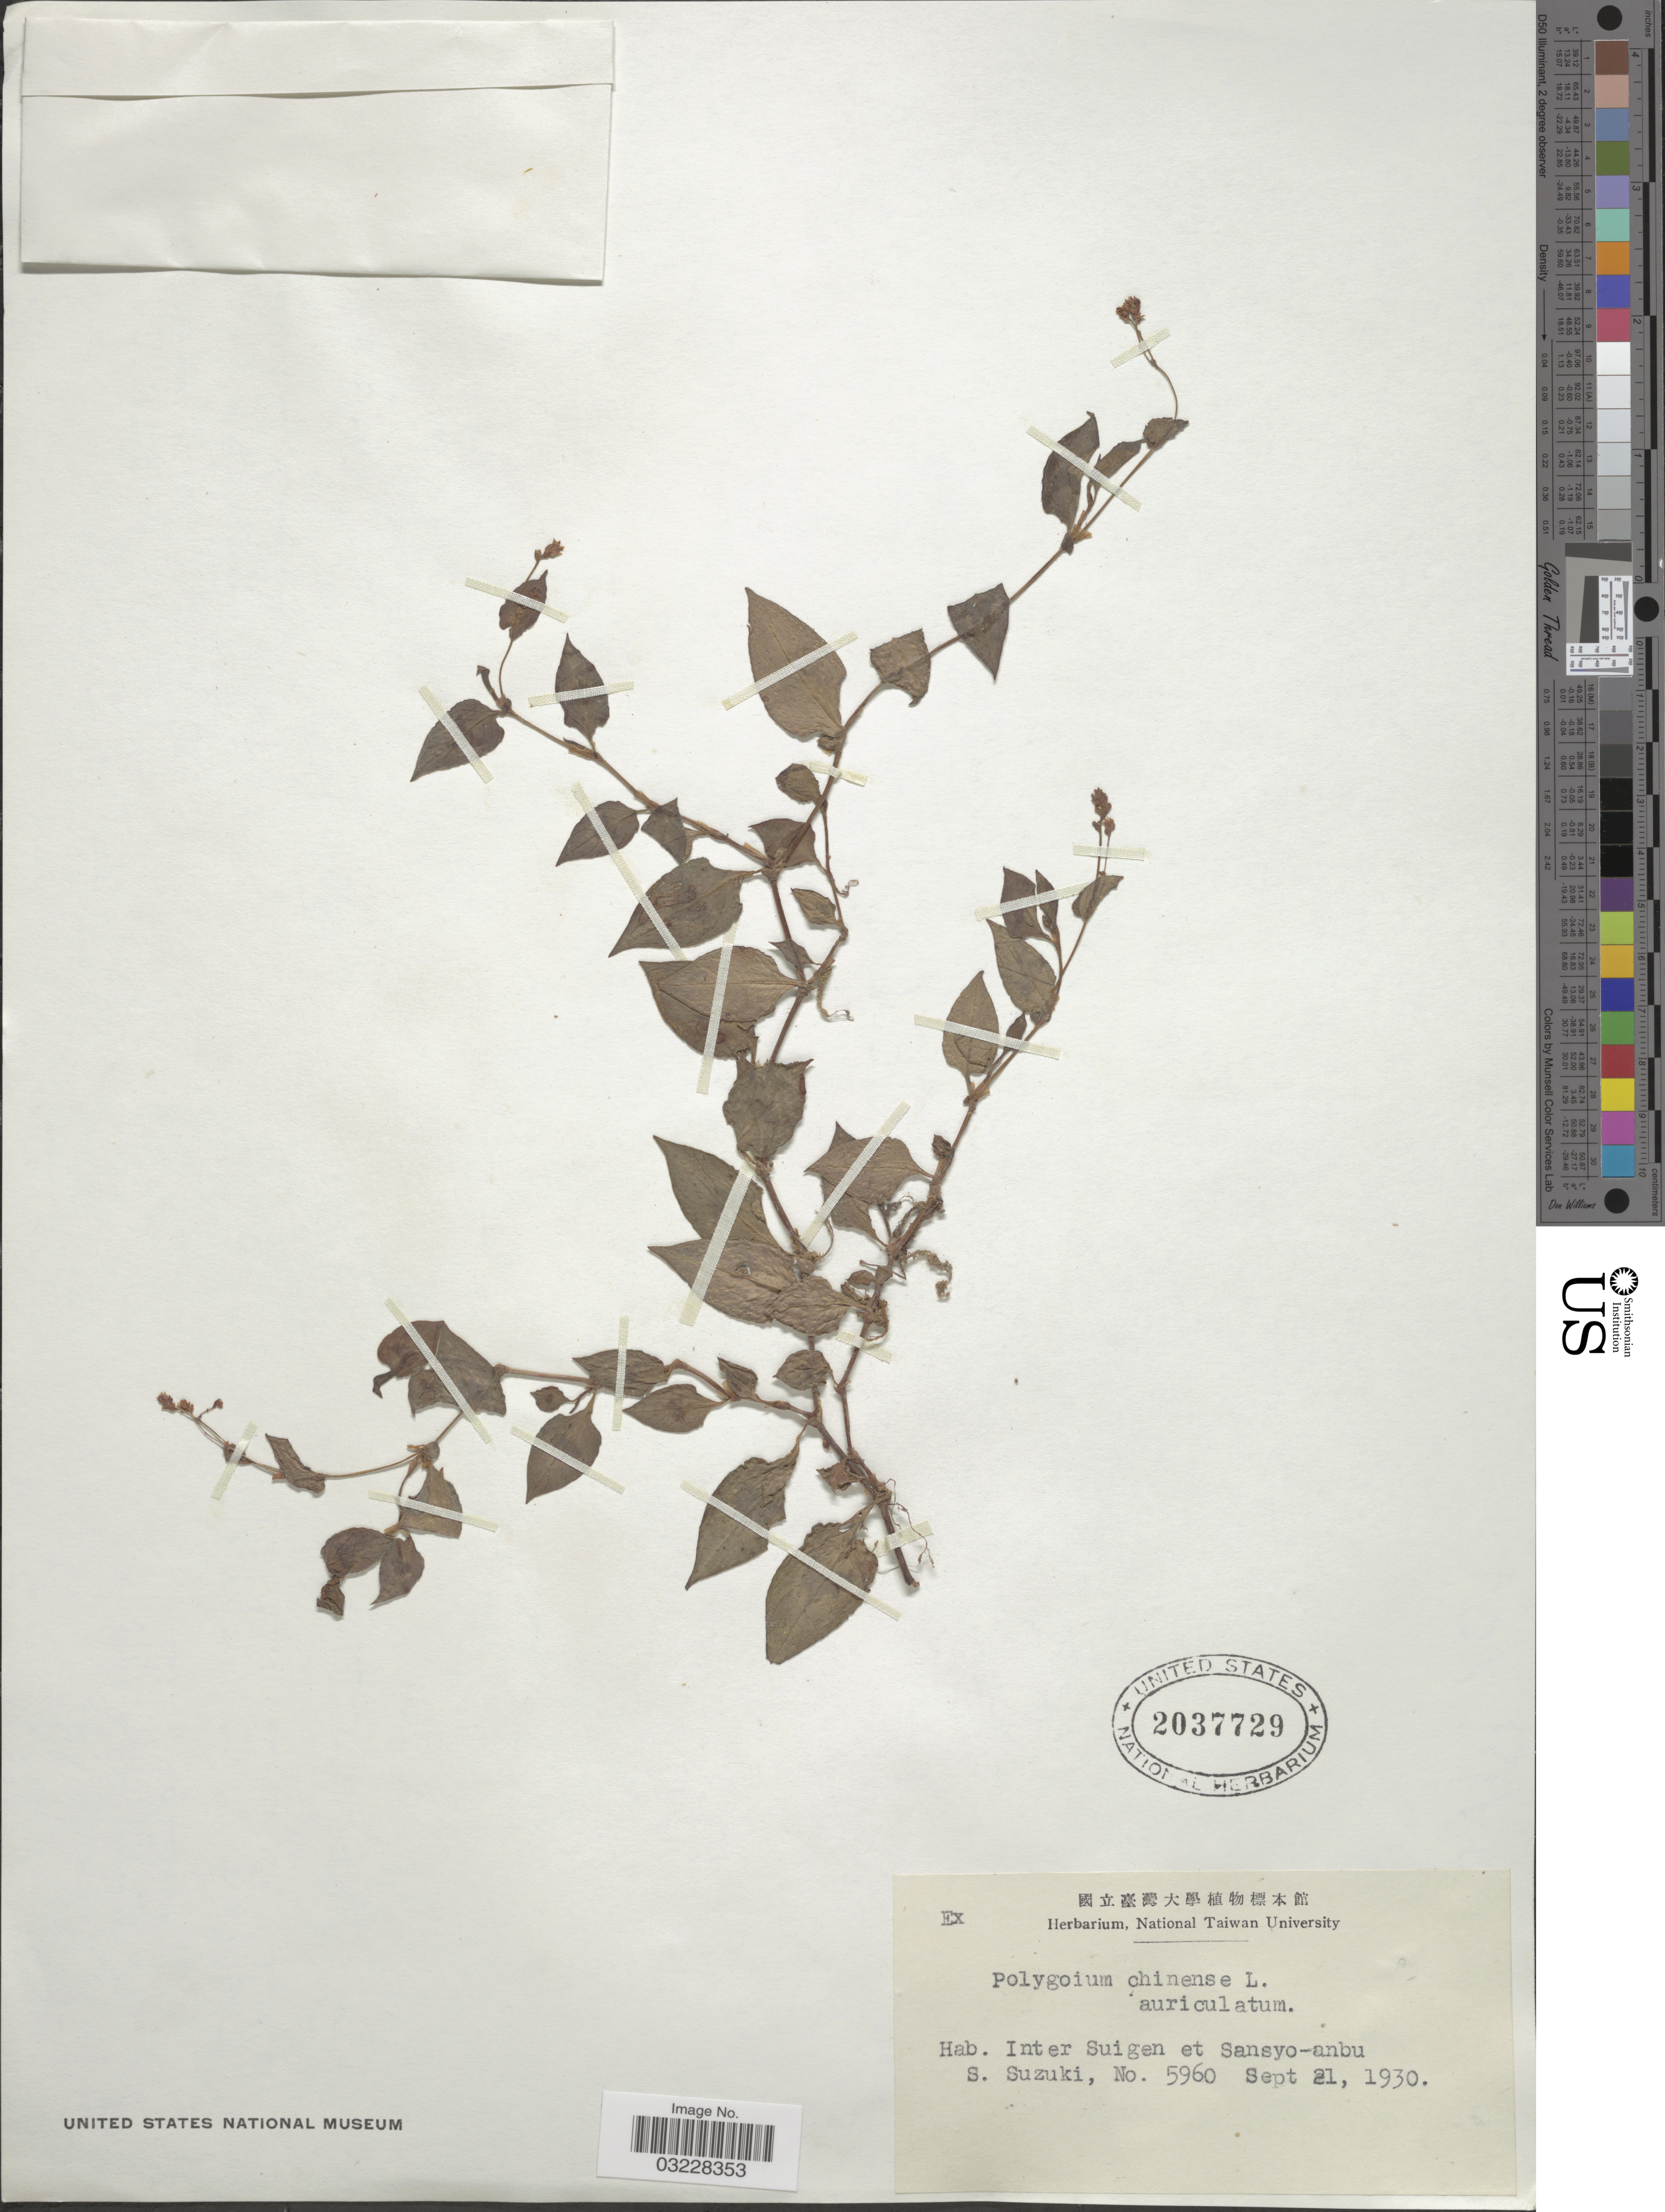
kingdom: Plantae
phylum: Tracheophyta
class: Magnoliopsida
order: Caryophyllales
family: Polygonaceae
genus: Polygonum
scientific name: Polygonum chinense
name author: L.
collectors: S. Suzuki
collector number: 5960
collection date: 1930-09-21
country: Taiwan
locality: Inter Suigen et Sansyo-anbu.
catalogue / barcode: US 2037729